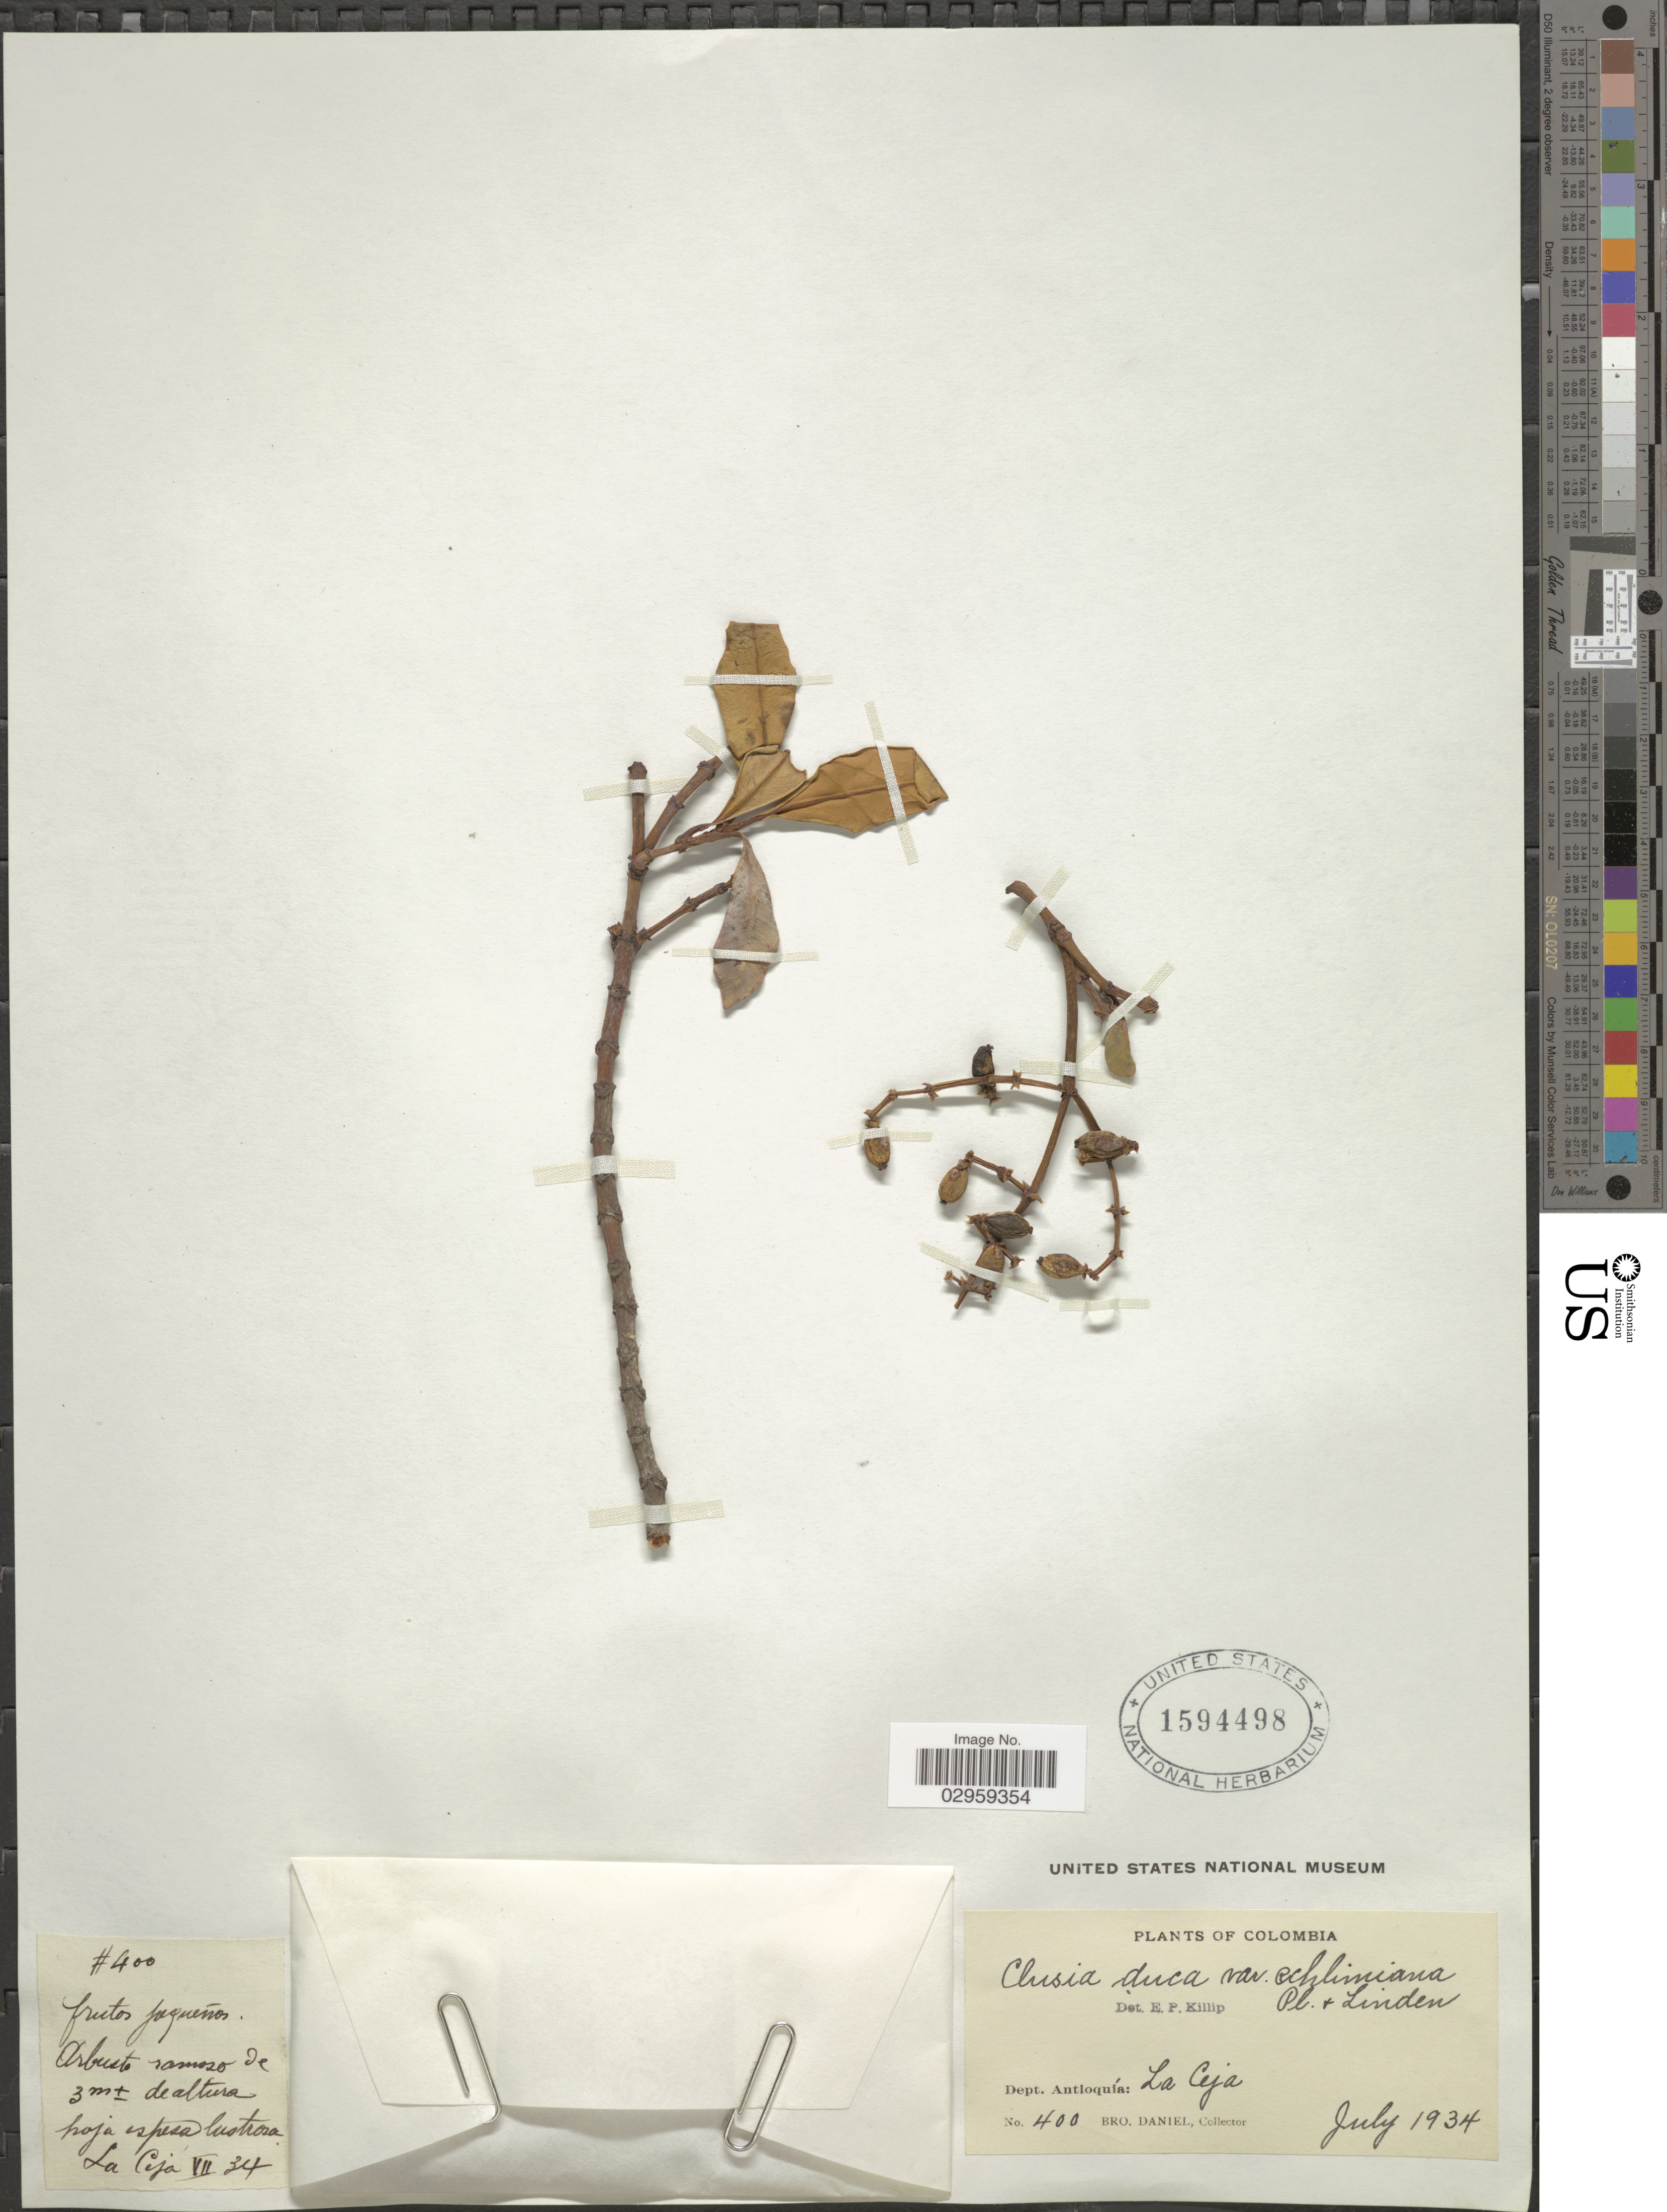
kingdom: Plantae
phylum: Tracheophyta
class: Magnoliopsida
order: Malpighiales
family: Clusiaceae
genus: Clusia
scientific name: Clusia ducu var. schlimiana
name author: Planch. & Linden ex Planch. & Triana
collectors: Bro. Daniel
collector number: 400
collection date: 1934-07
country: Colombia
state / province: Antioquia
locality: Dept. Antioquía: La Ceja.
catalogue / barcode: US 1594498